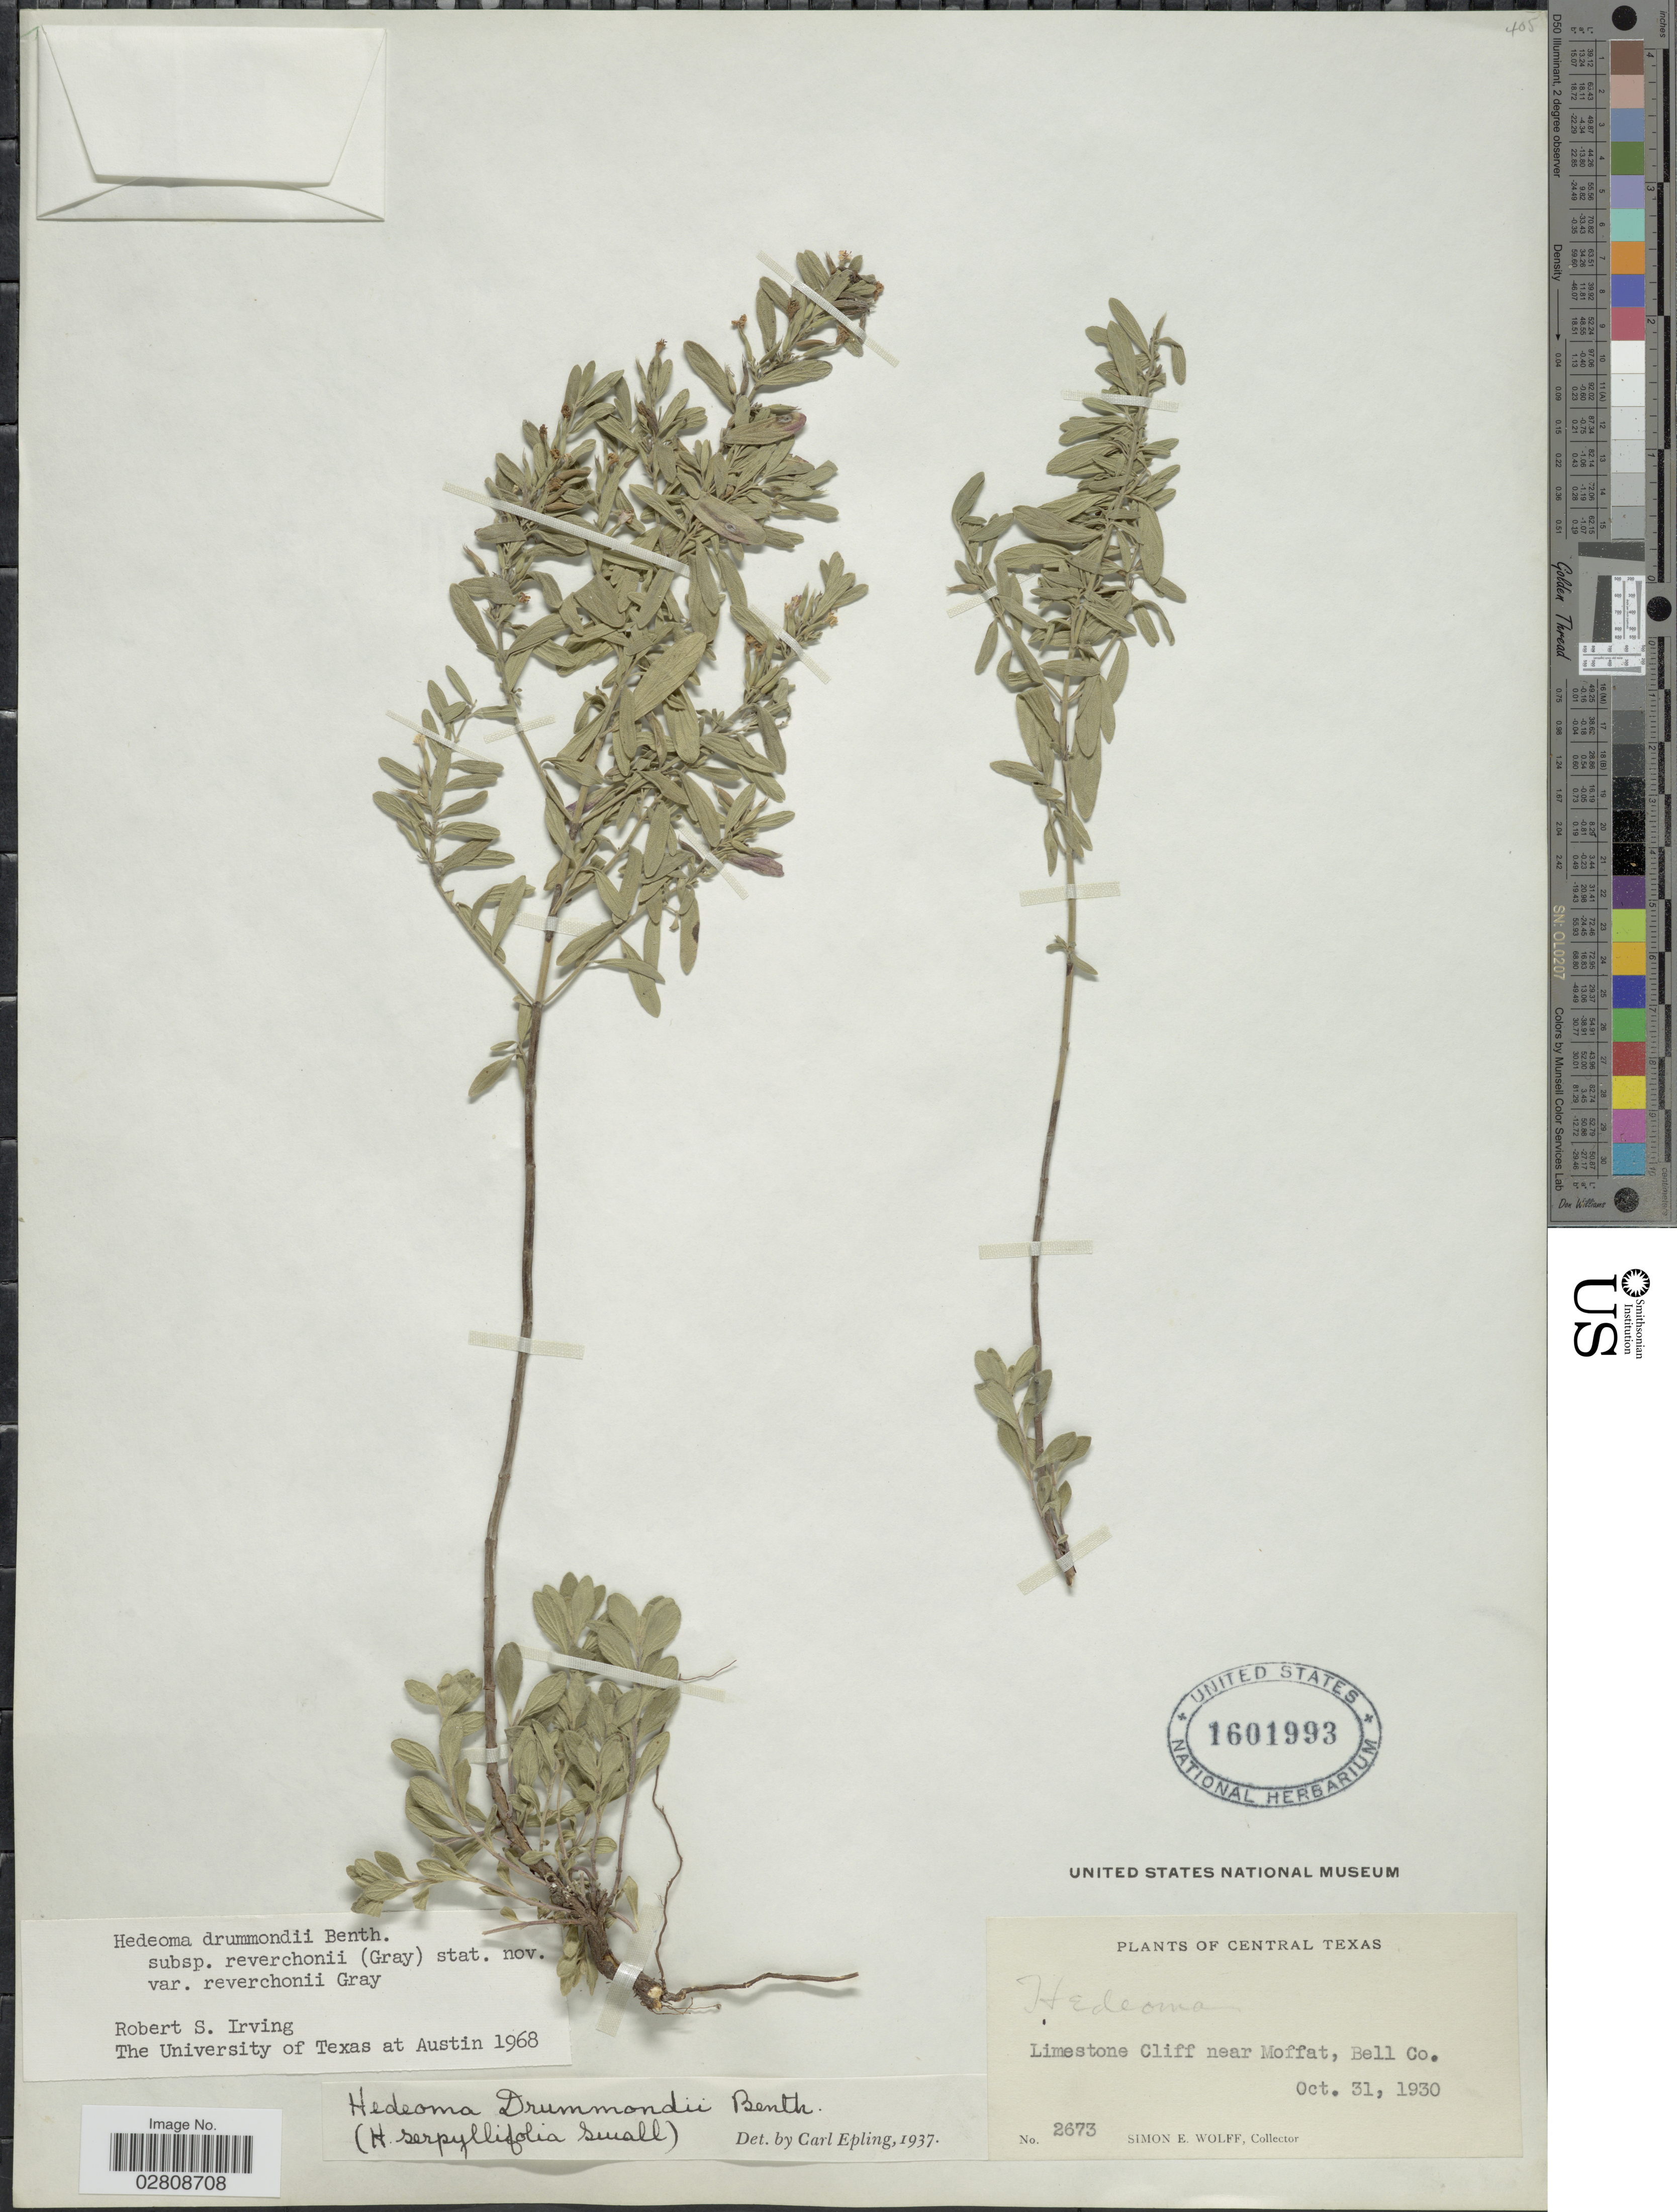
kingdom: Plantae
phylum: Tracheophyta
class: Magnoliopsida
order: Lamiales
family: Lamiaceae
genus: Hedeoma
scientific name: Hedeoma drummondii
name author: Benth.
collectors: S. E. Wolff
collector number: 2673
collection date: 1930-10-31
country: United States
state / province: Texas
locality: Central Texas. Limestone Cliff near Moffat, Bell Co.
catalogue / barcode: US 1601993